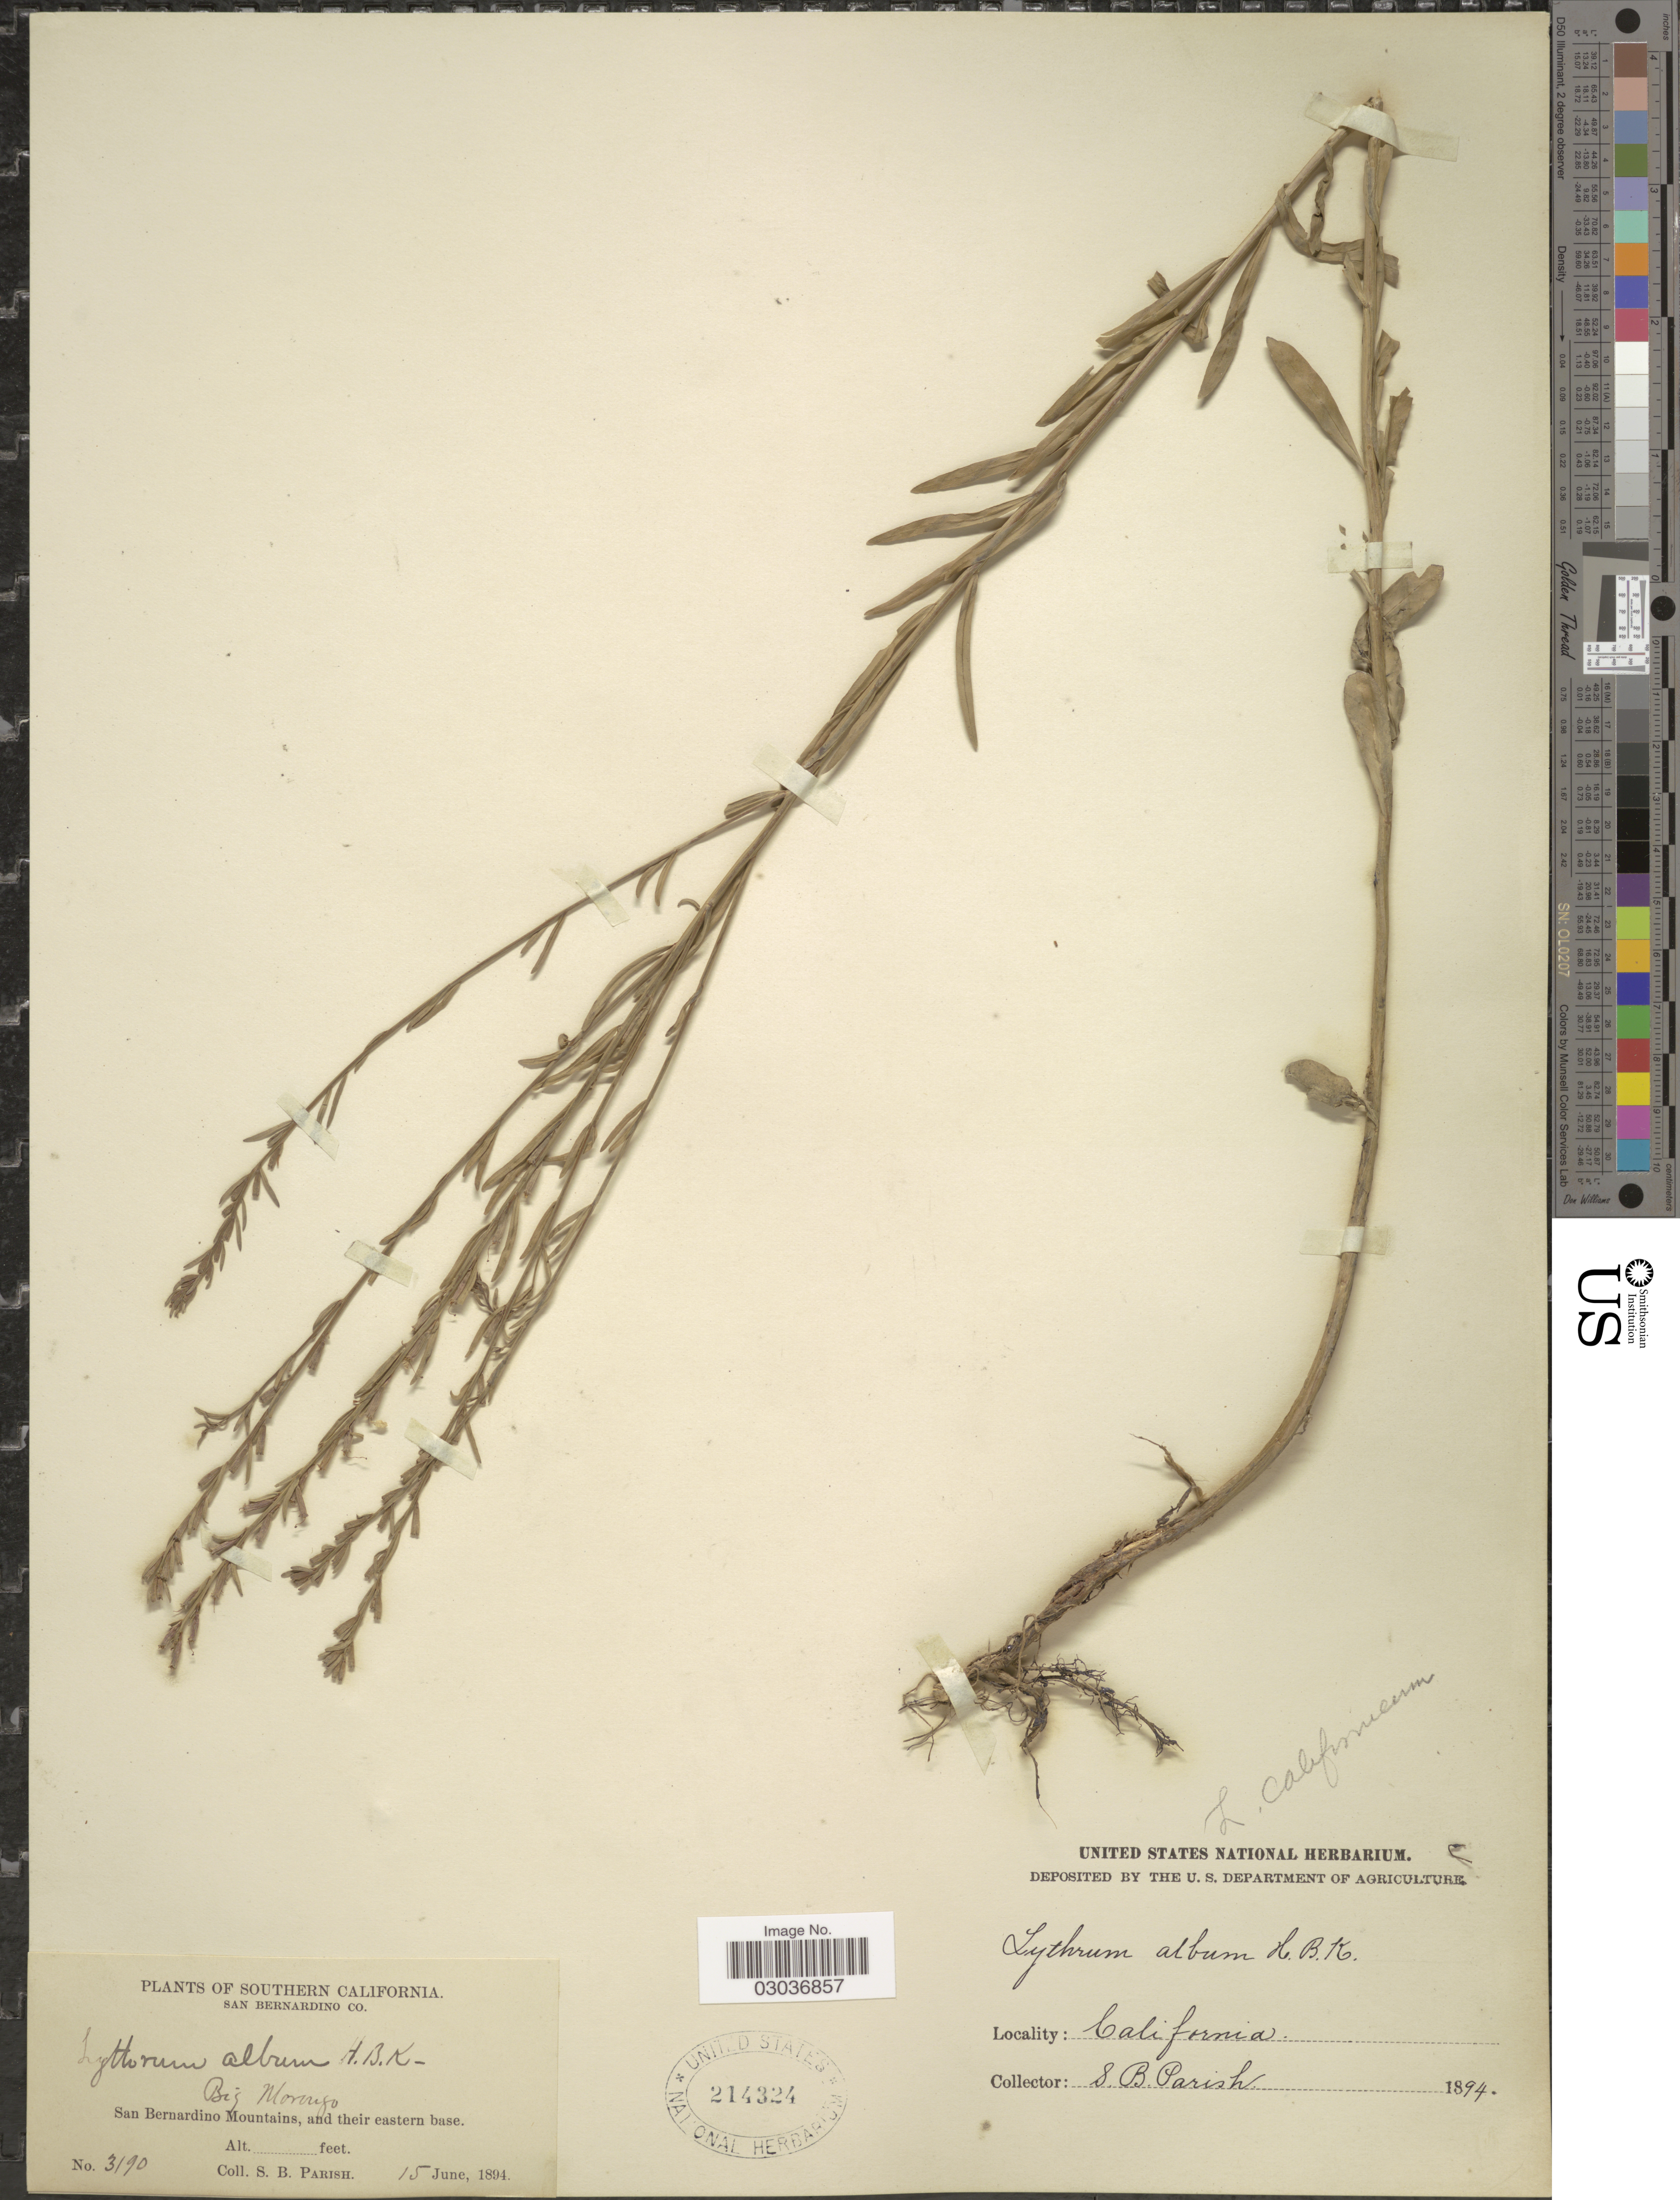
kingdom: Plantae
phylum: Tracheophyta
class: Magnoliopsida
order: Myrtales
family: Lythraceae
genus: Lythrum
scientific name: Lythrum californicum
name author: Torr. & A. Gray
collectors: S. B. Parish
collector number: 3190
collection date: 1894-06-15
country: United States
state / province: California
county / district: San Bernardino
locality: Southern California. San Bernardino Co. Big Morongo. San Bernardino Mountains, and their eastern base.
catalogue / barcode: US 214324